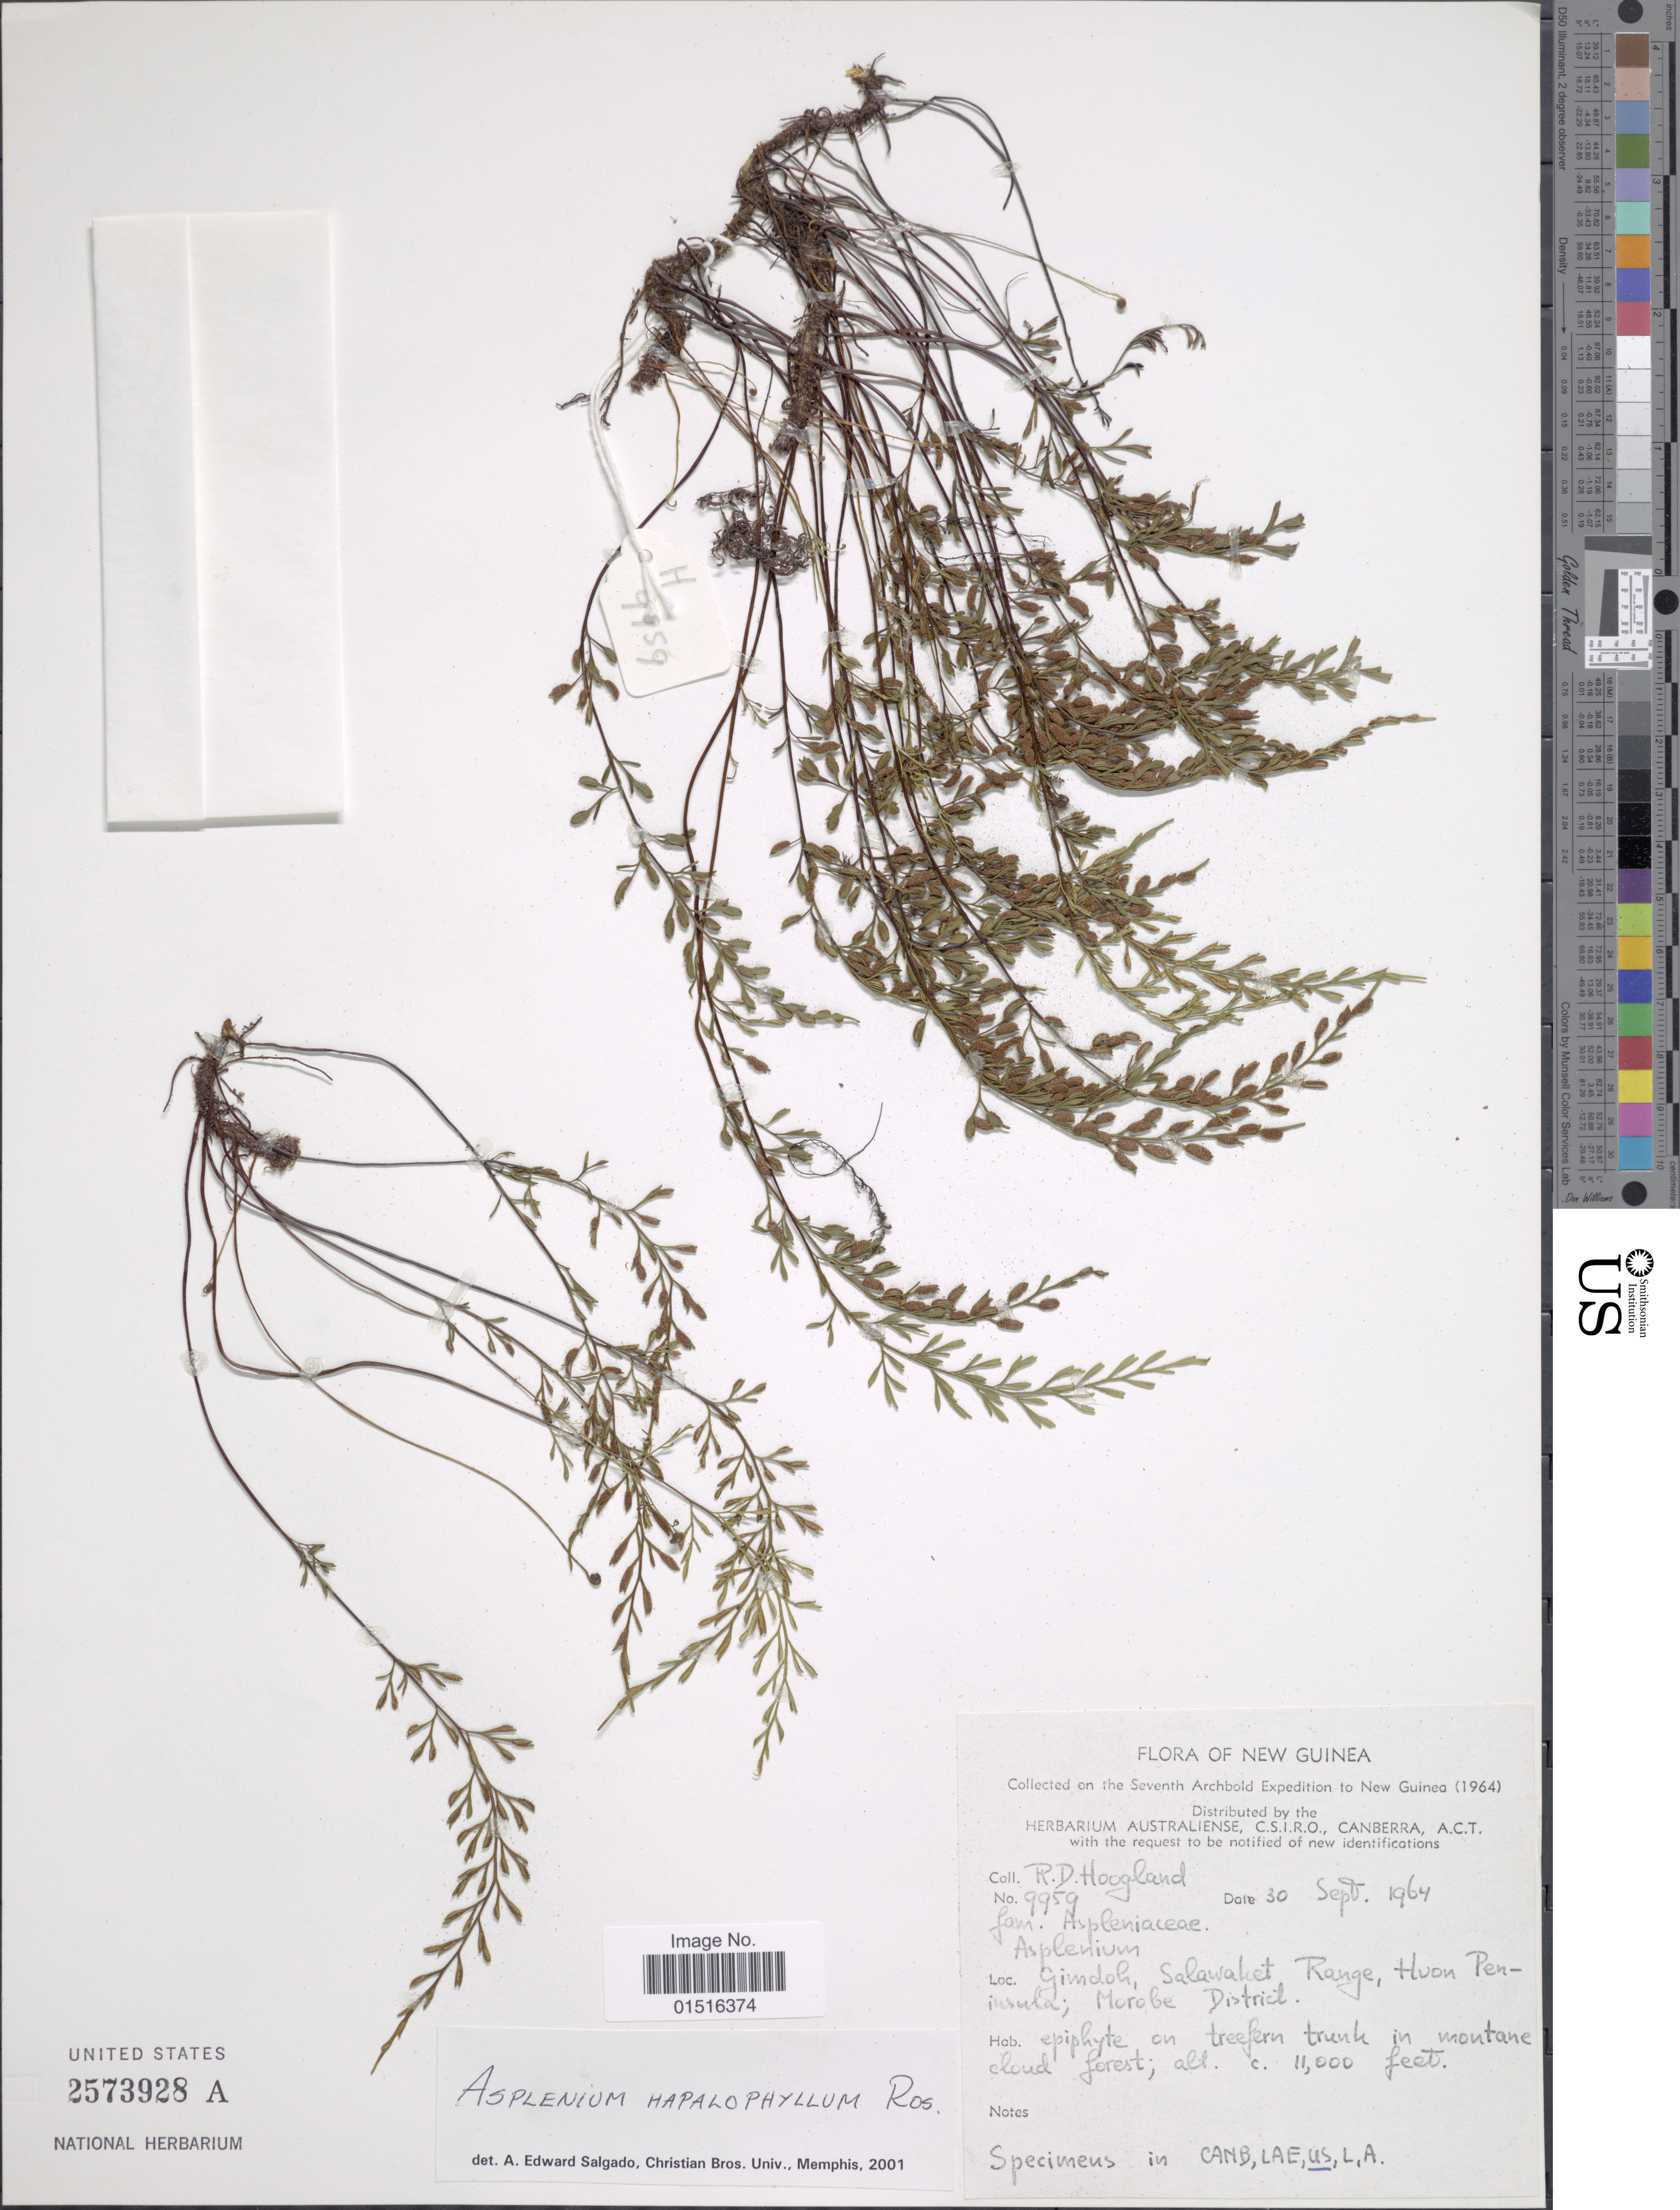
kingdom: Plantae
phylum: Tracheophyta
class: Polypodiopsida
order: Polypodiales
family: Aspleniaceae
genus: Asplenium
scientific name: Asplenium hapalophyllum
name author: Rosenst.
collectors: R. D. Hoogland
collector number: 9959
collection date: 1964-09-30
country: Papua New Guinea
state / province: Morobe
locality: New Guinea, Gimdoh, Salawaket Range, Huon Peninsula, Morobe District [interpreted]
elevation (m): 3353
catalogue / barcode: US 2573928A